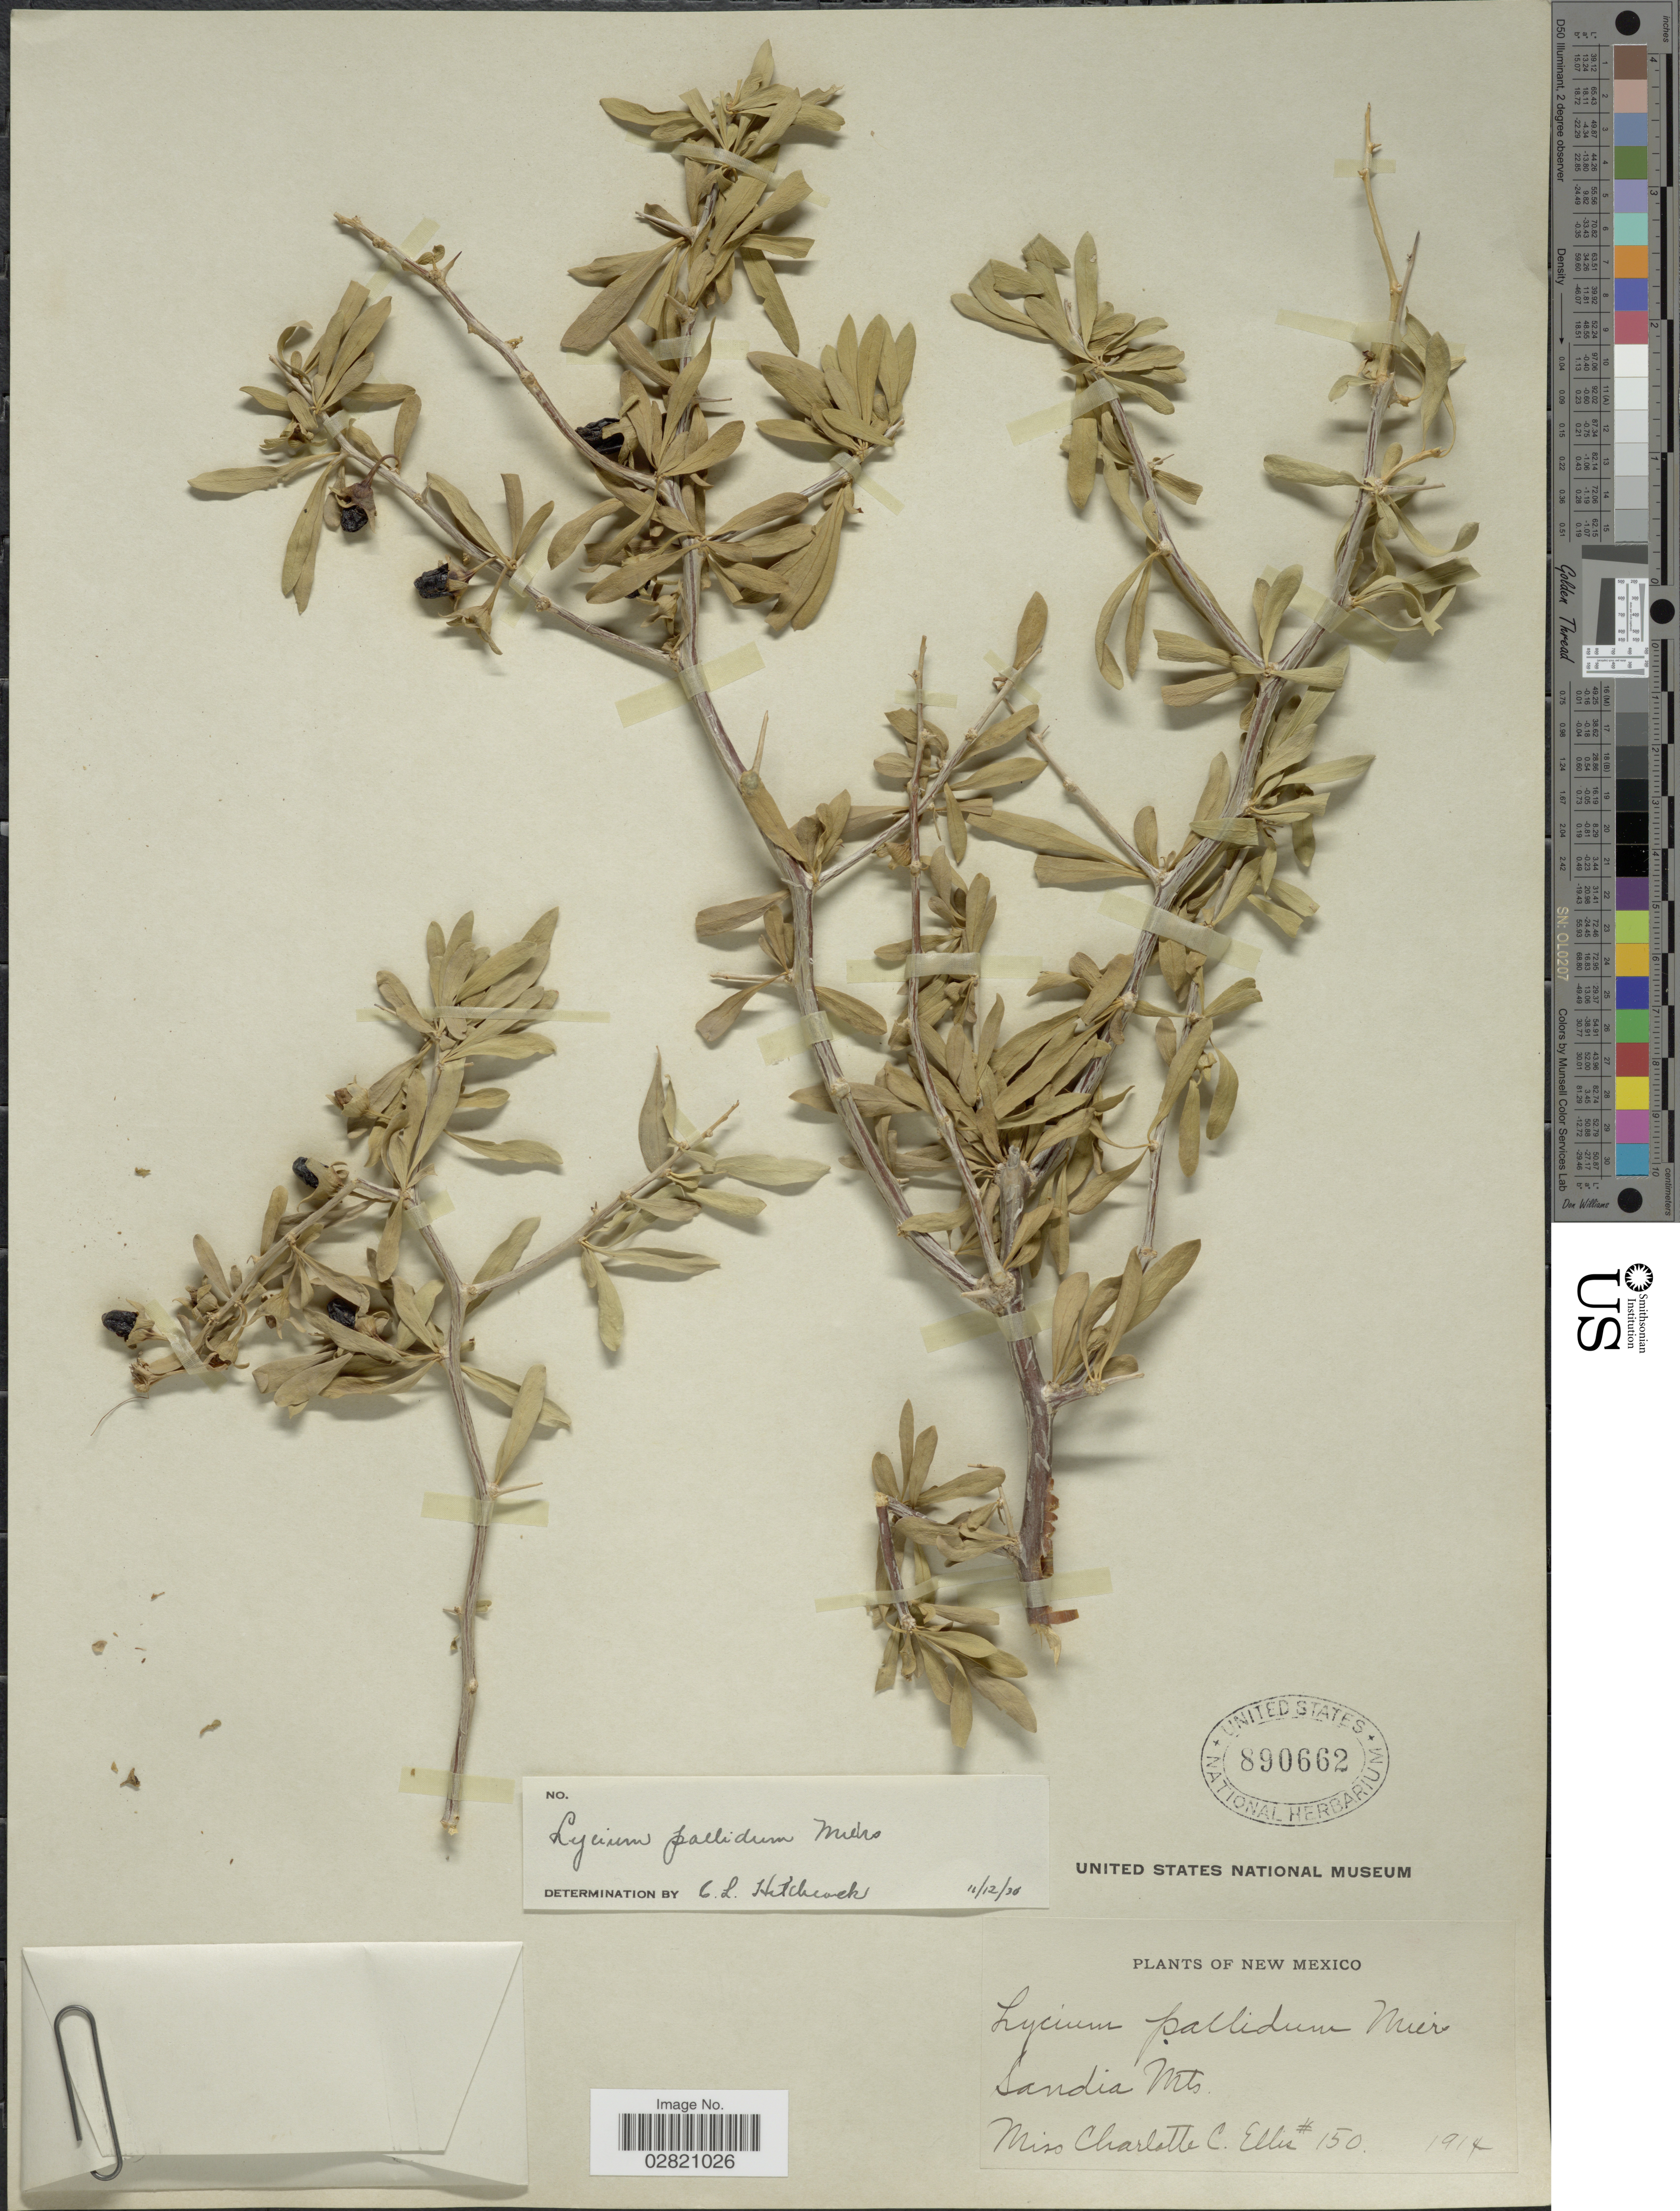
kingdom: Plantae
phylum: Tracheophyta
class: Magnoliopsida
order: Solanales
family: Solanaceae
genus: Lycium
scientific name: Lycium pallidum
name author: Miers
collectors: C. C. Ellis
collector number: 150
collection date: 1914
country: United States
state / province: New Mexico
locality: Sandia Mts.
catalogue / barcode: US 890662